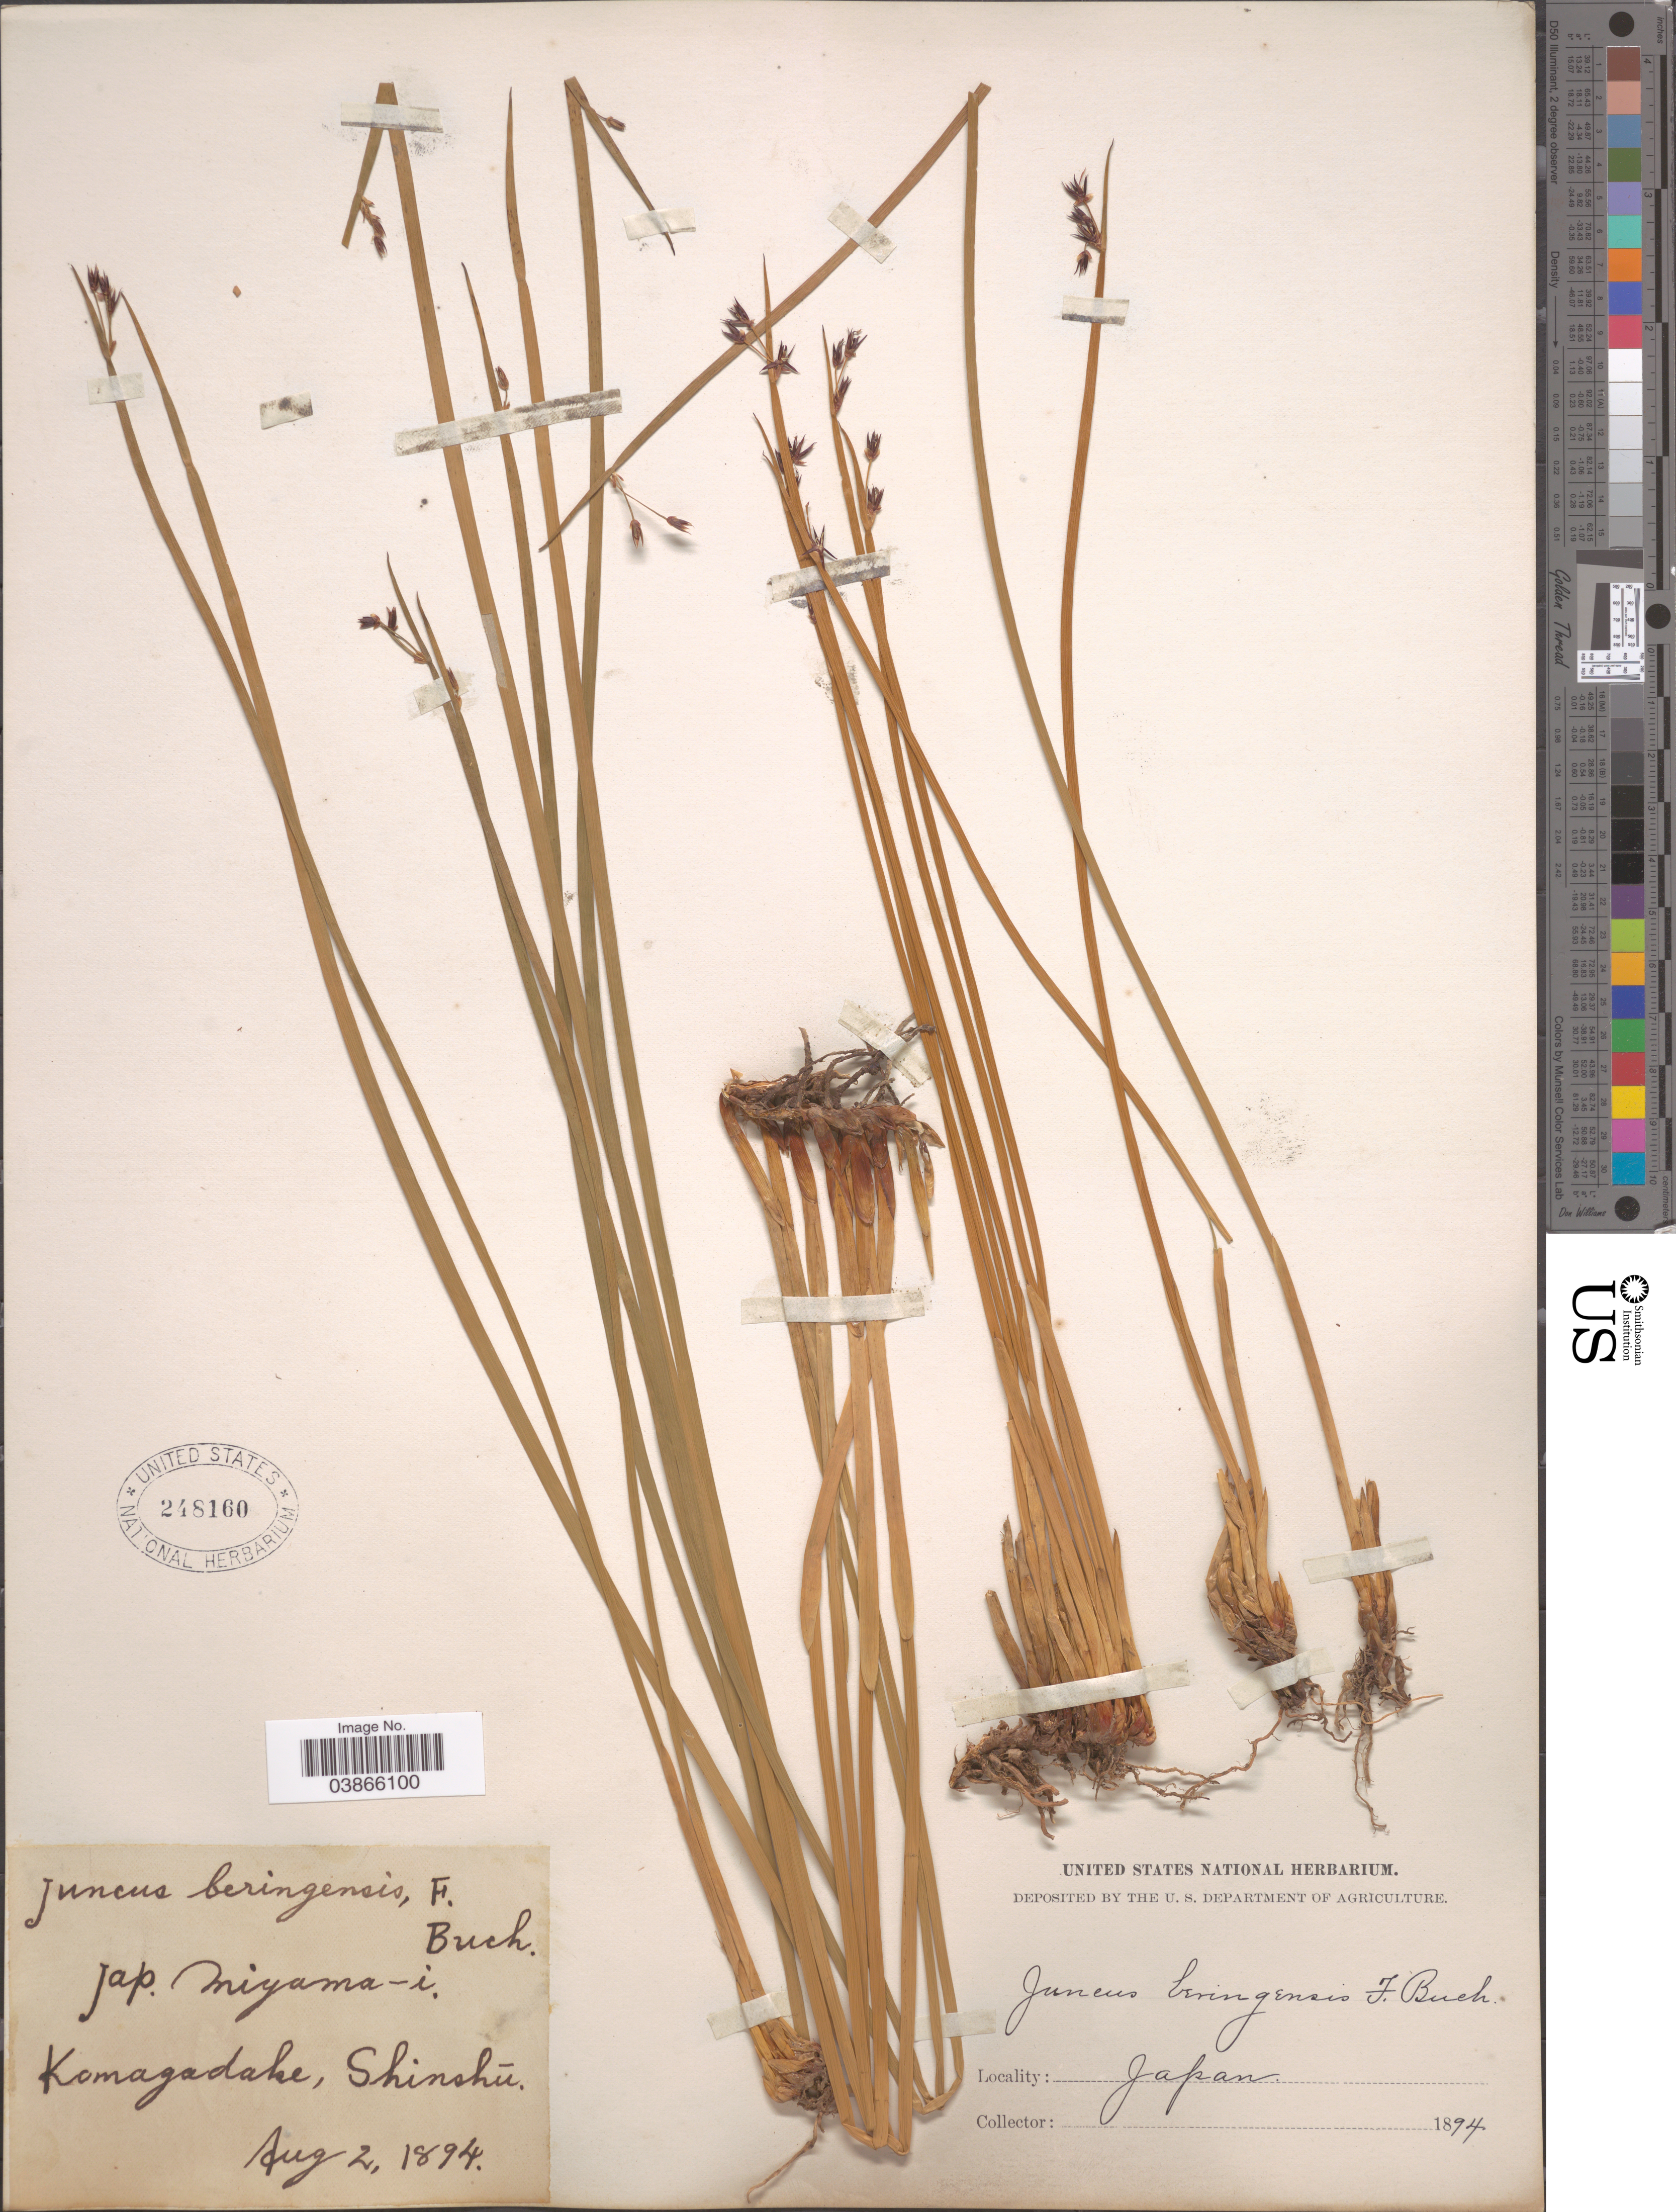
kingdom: Plantae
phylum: Tracheophyta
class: Liliopsida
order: Poales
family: Juncaceae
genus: Juncus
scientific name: Juncus beringensis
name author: Buchenau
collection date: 1894-08-02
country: Japan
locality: Komagadake, Shinshu.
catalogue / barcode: US 248160